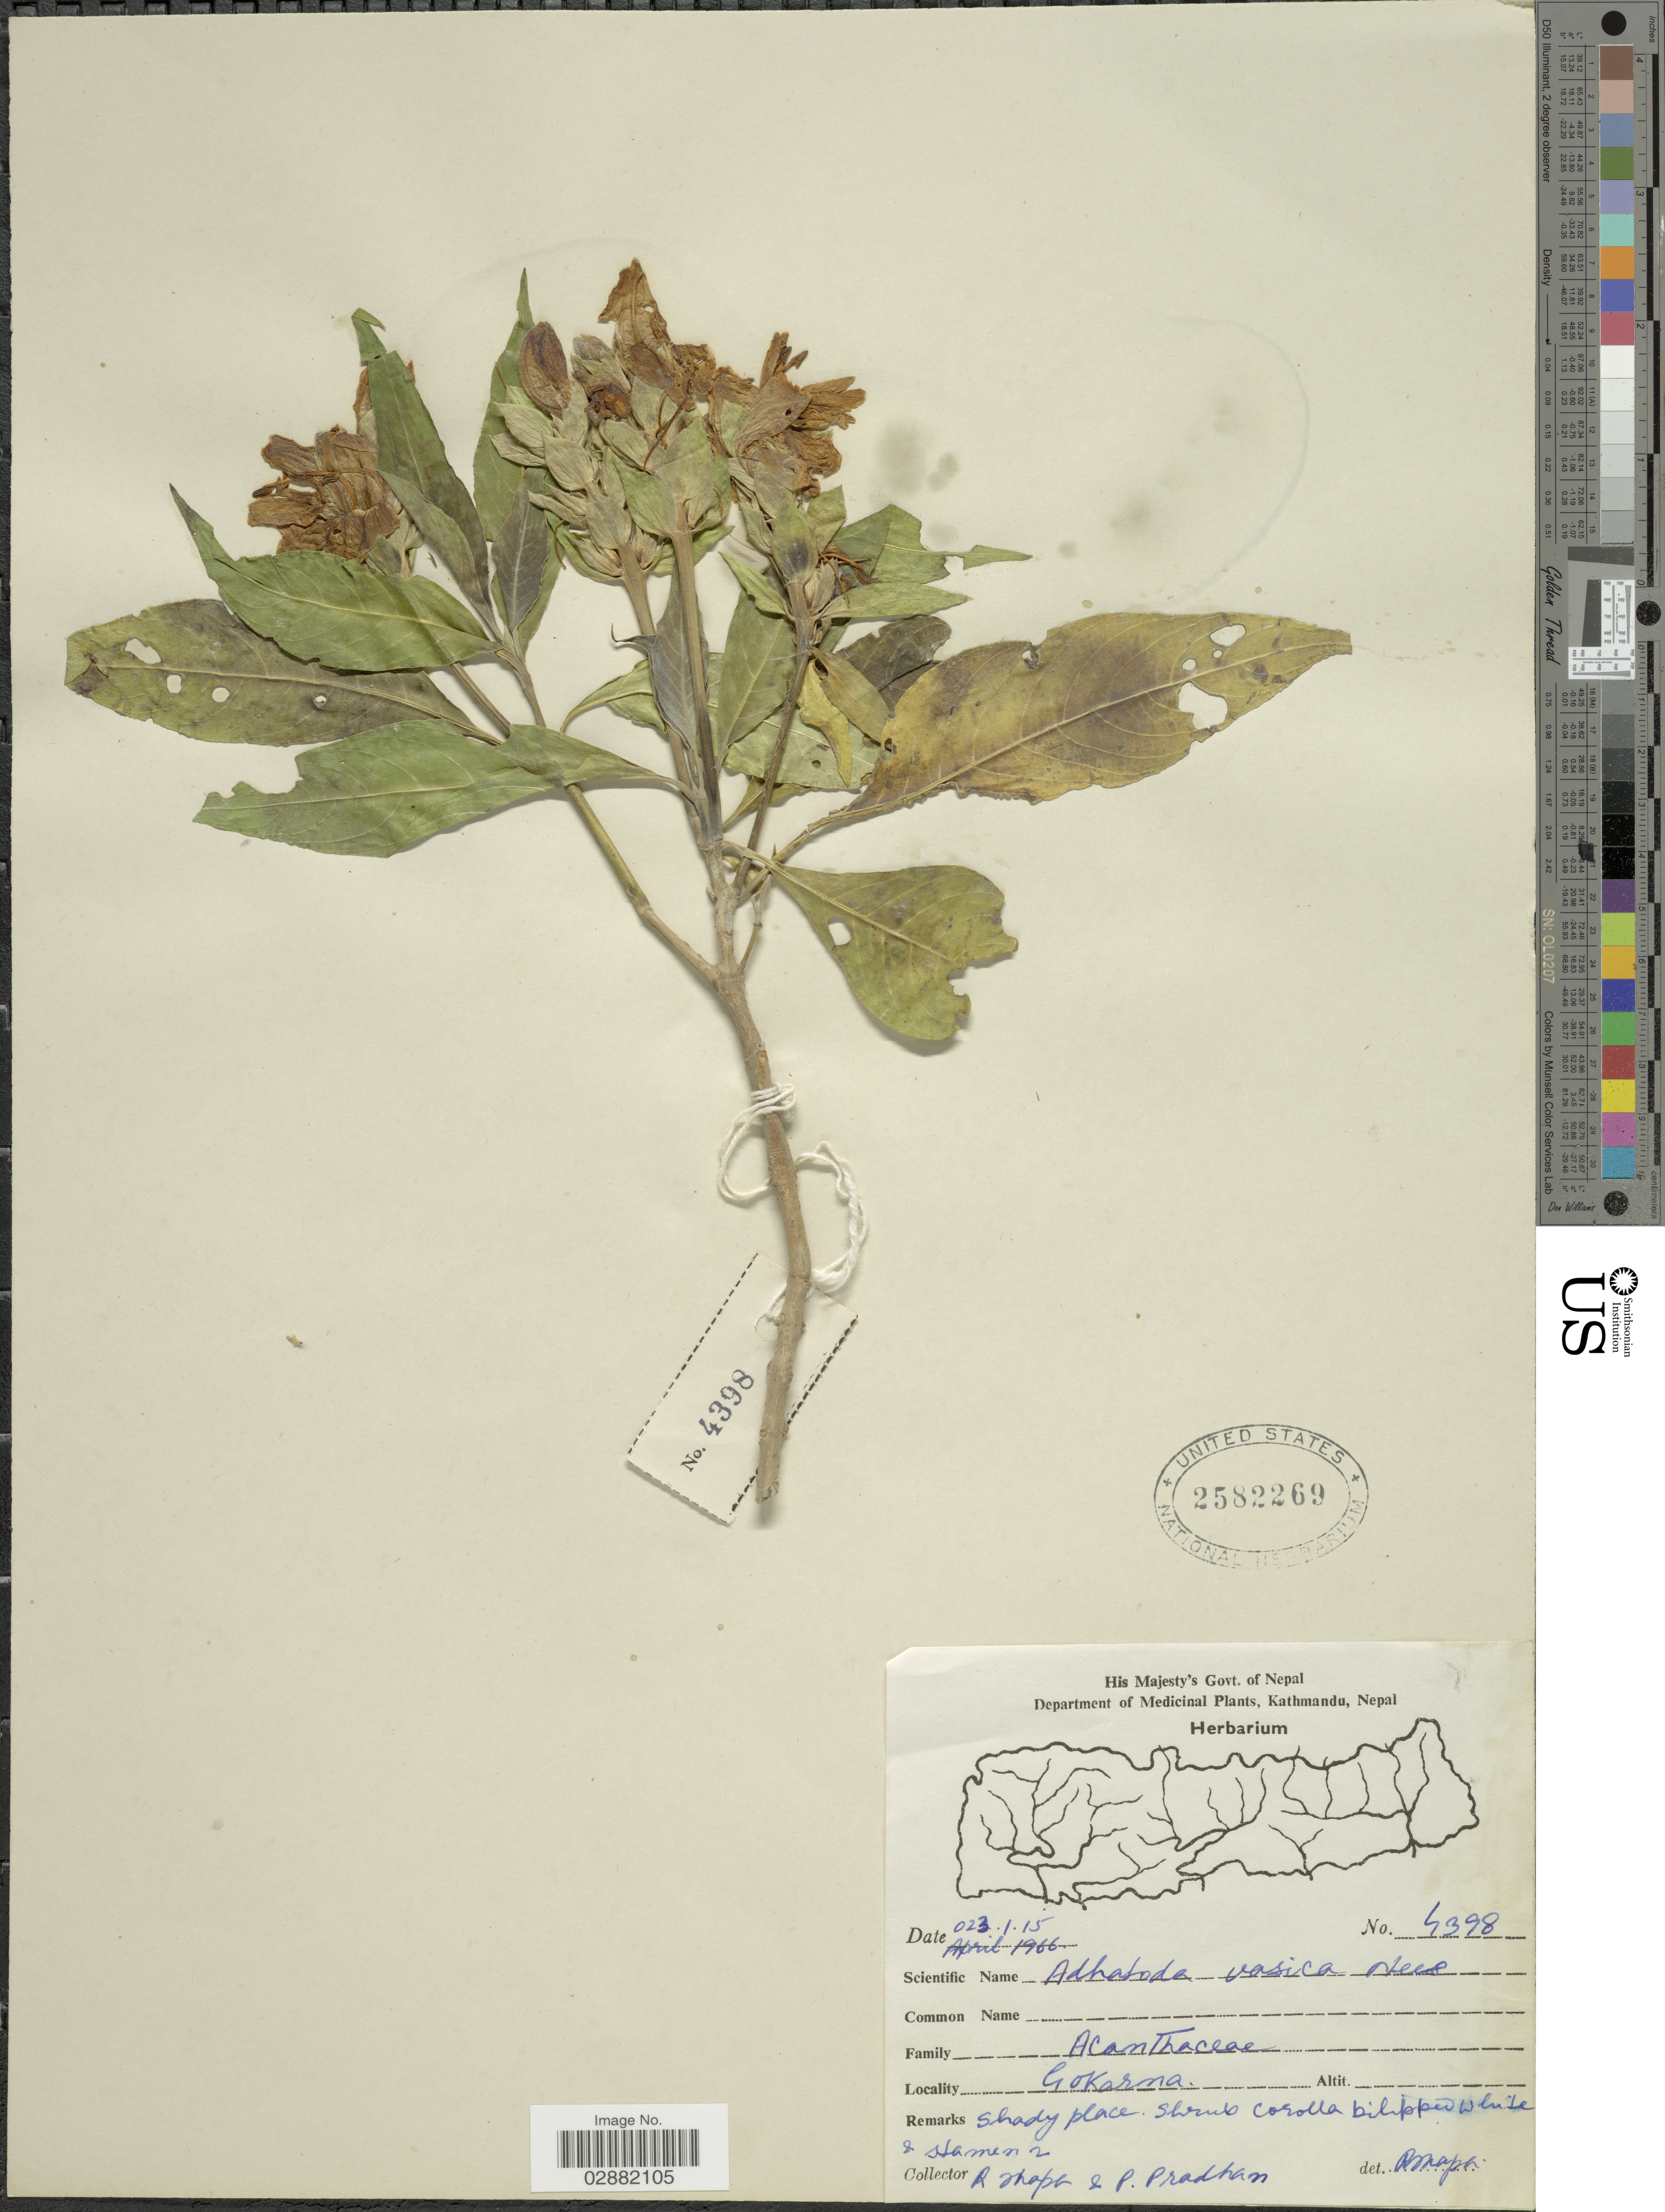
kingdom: Plantae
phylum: Tracheophyta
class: Magnoliopsida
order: Lamiales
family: Acanthaceae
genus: Justicia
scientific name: Justicia adhatoda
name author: L.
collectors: R. Thapa & P. Pradhan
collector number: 4398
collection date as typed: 023.1.15-April 1966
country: Nepal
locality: Gokarna.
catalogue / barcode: US 2582269